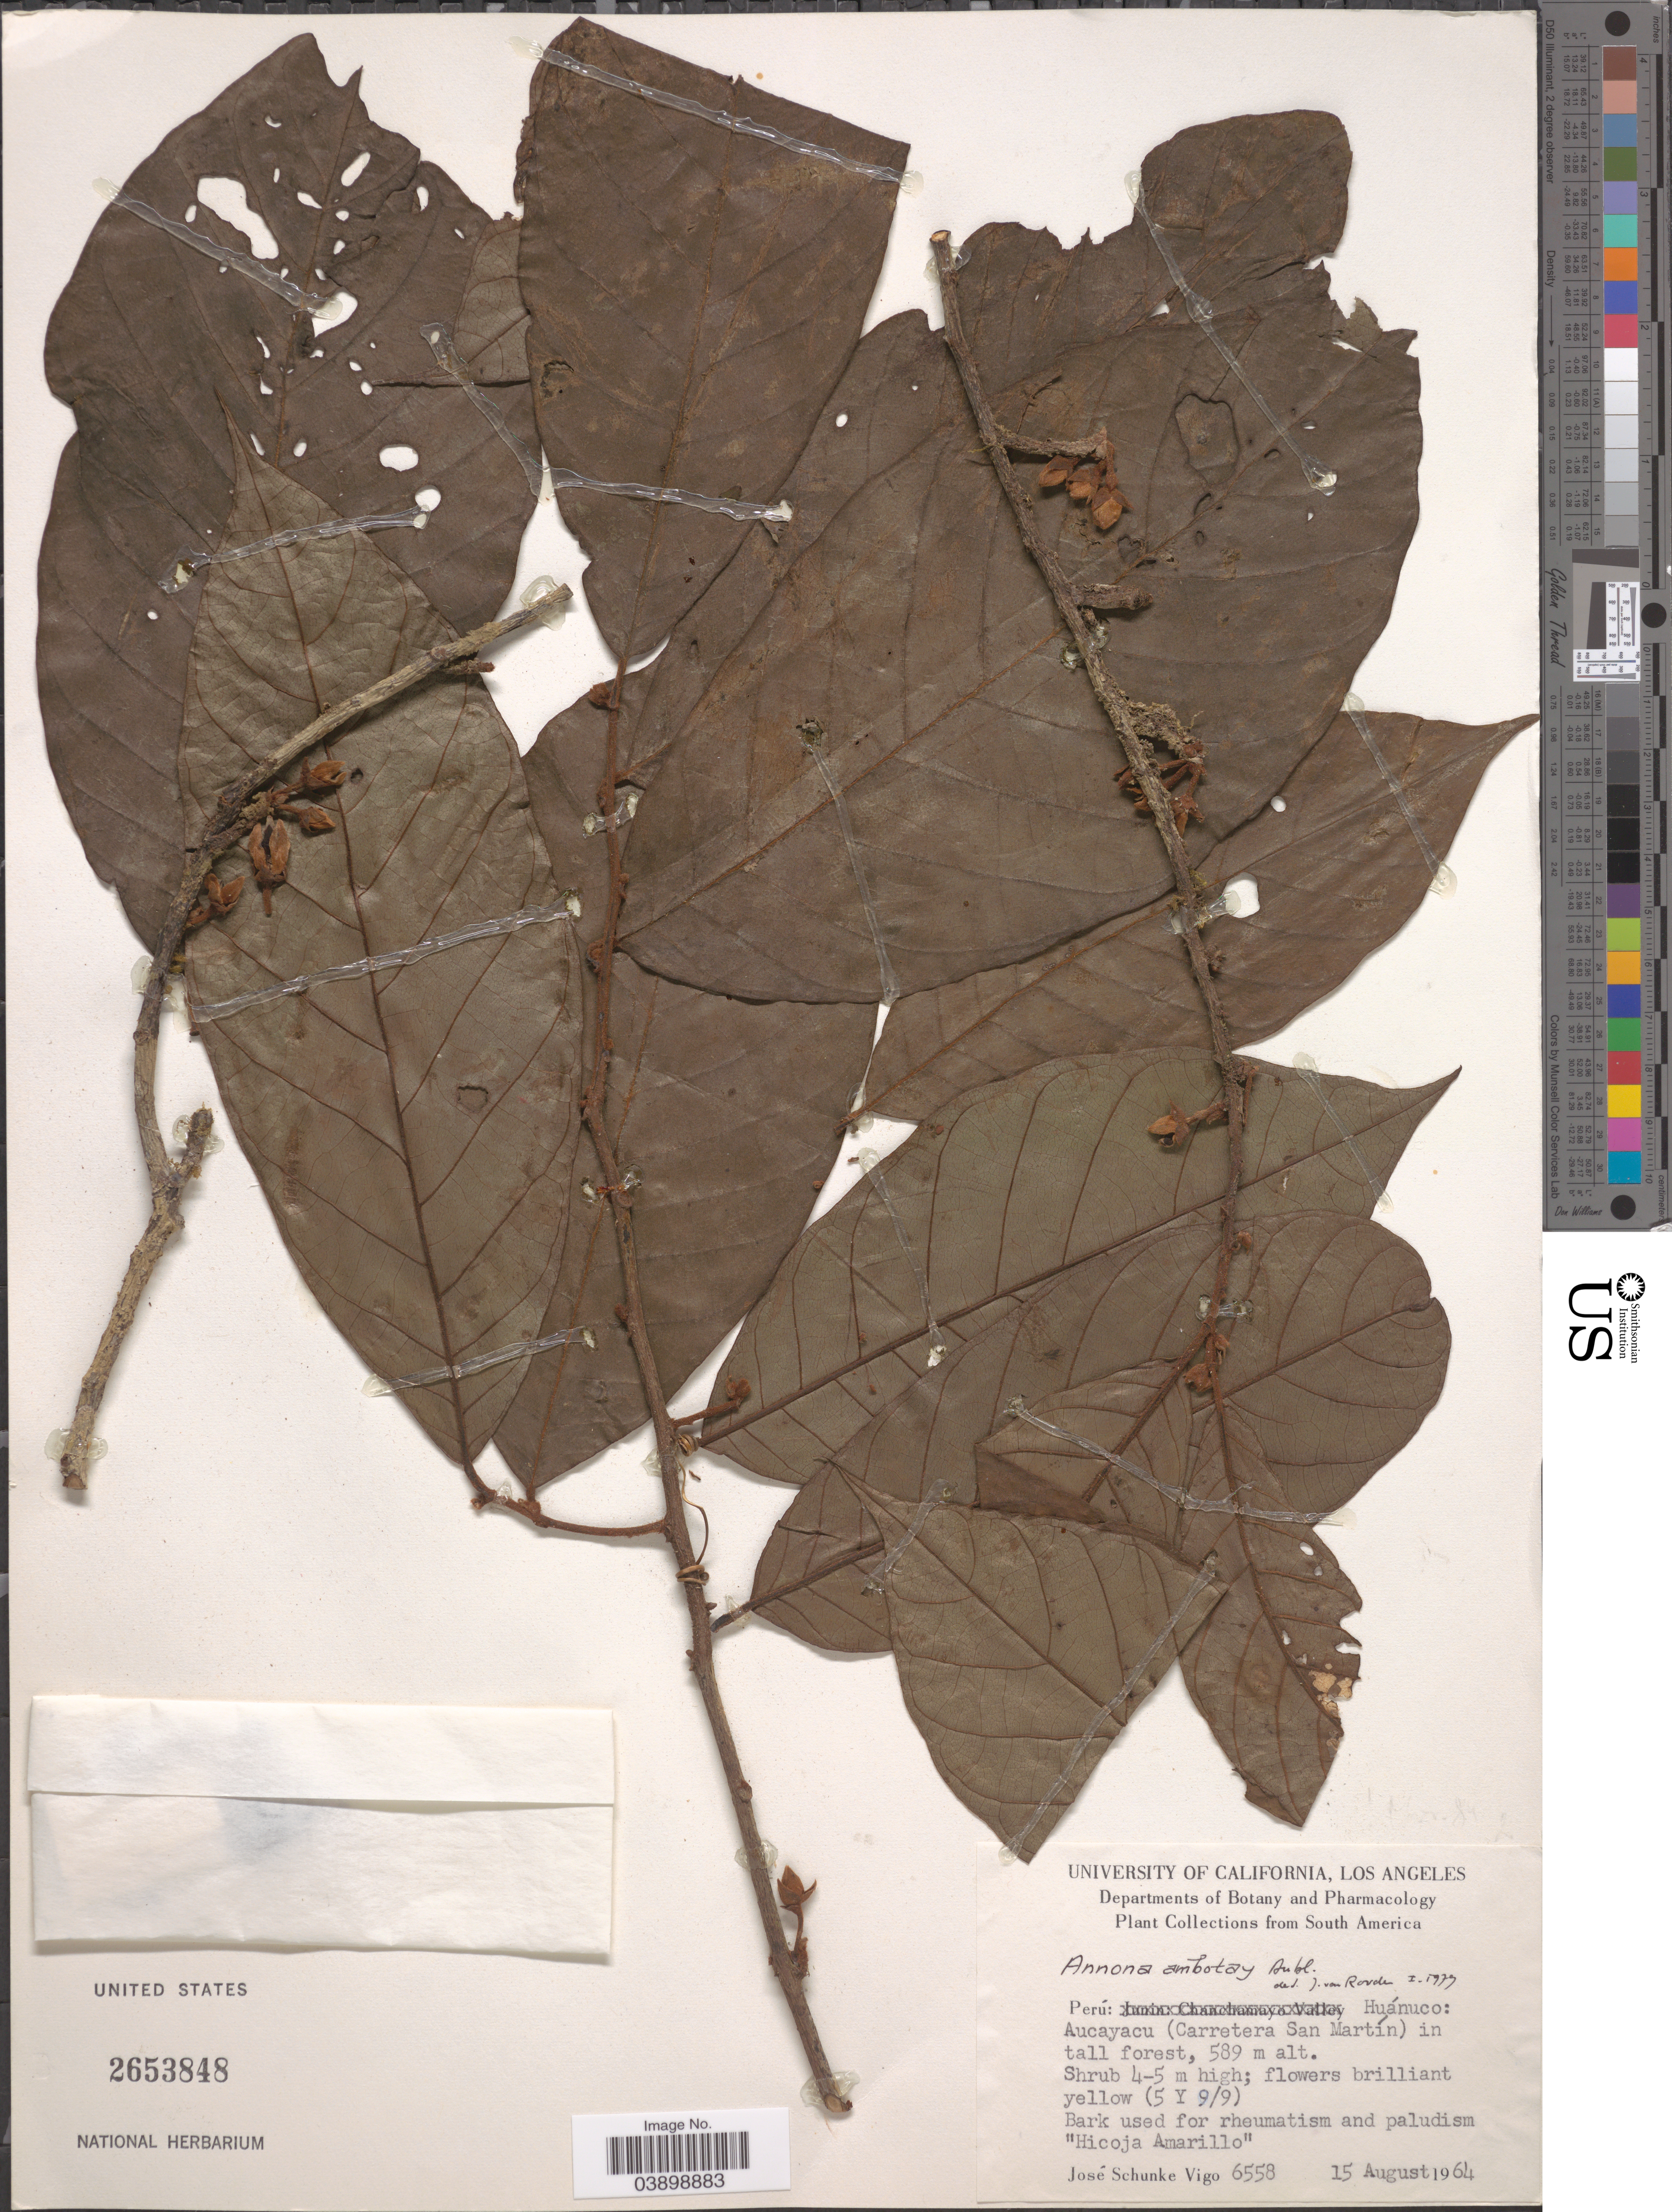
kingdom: Plantae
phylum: Tracheophyta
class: Magnoliopsida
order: Magnoliales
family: Annonaceae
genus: Annona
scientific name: Annona ambotay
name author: Aubl.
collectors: J. Schunke Vigo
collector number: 6558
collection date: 1964-08-15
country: Peru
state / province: Huánuco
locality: Aucayacu (Carretera San Martín).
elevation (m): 589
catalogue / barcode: US 2653848